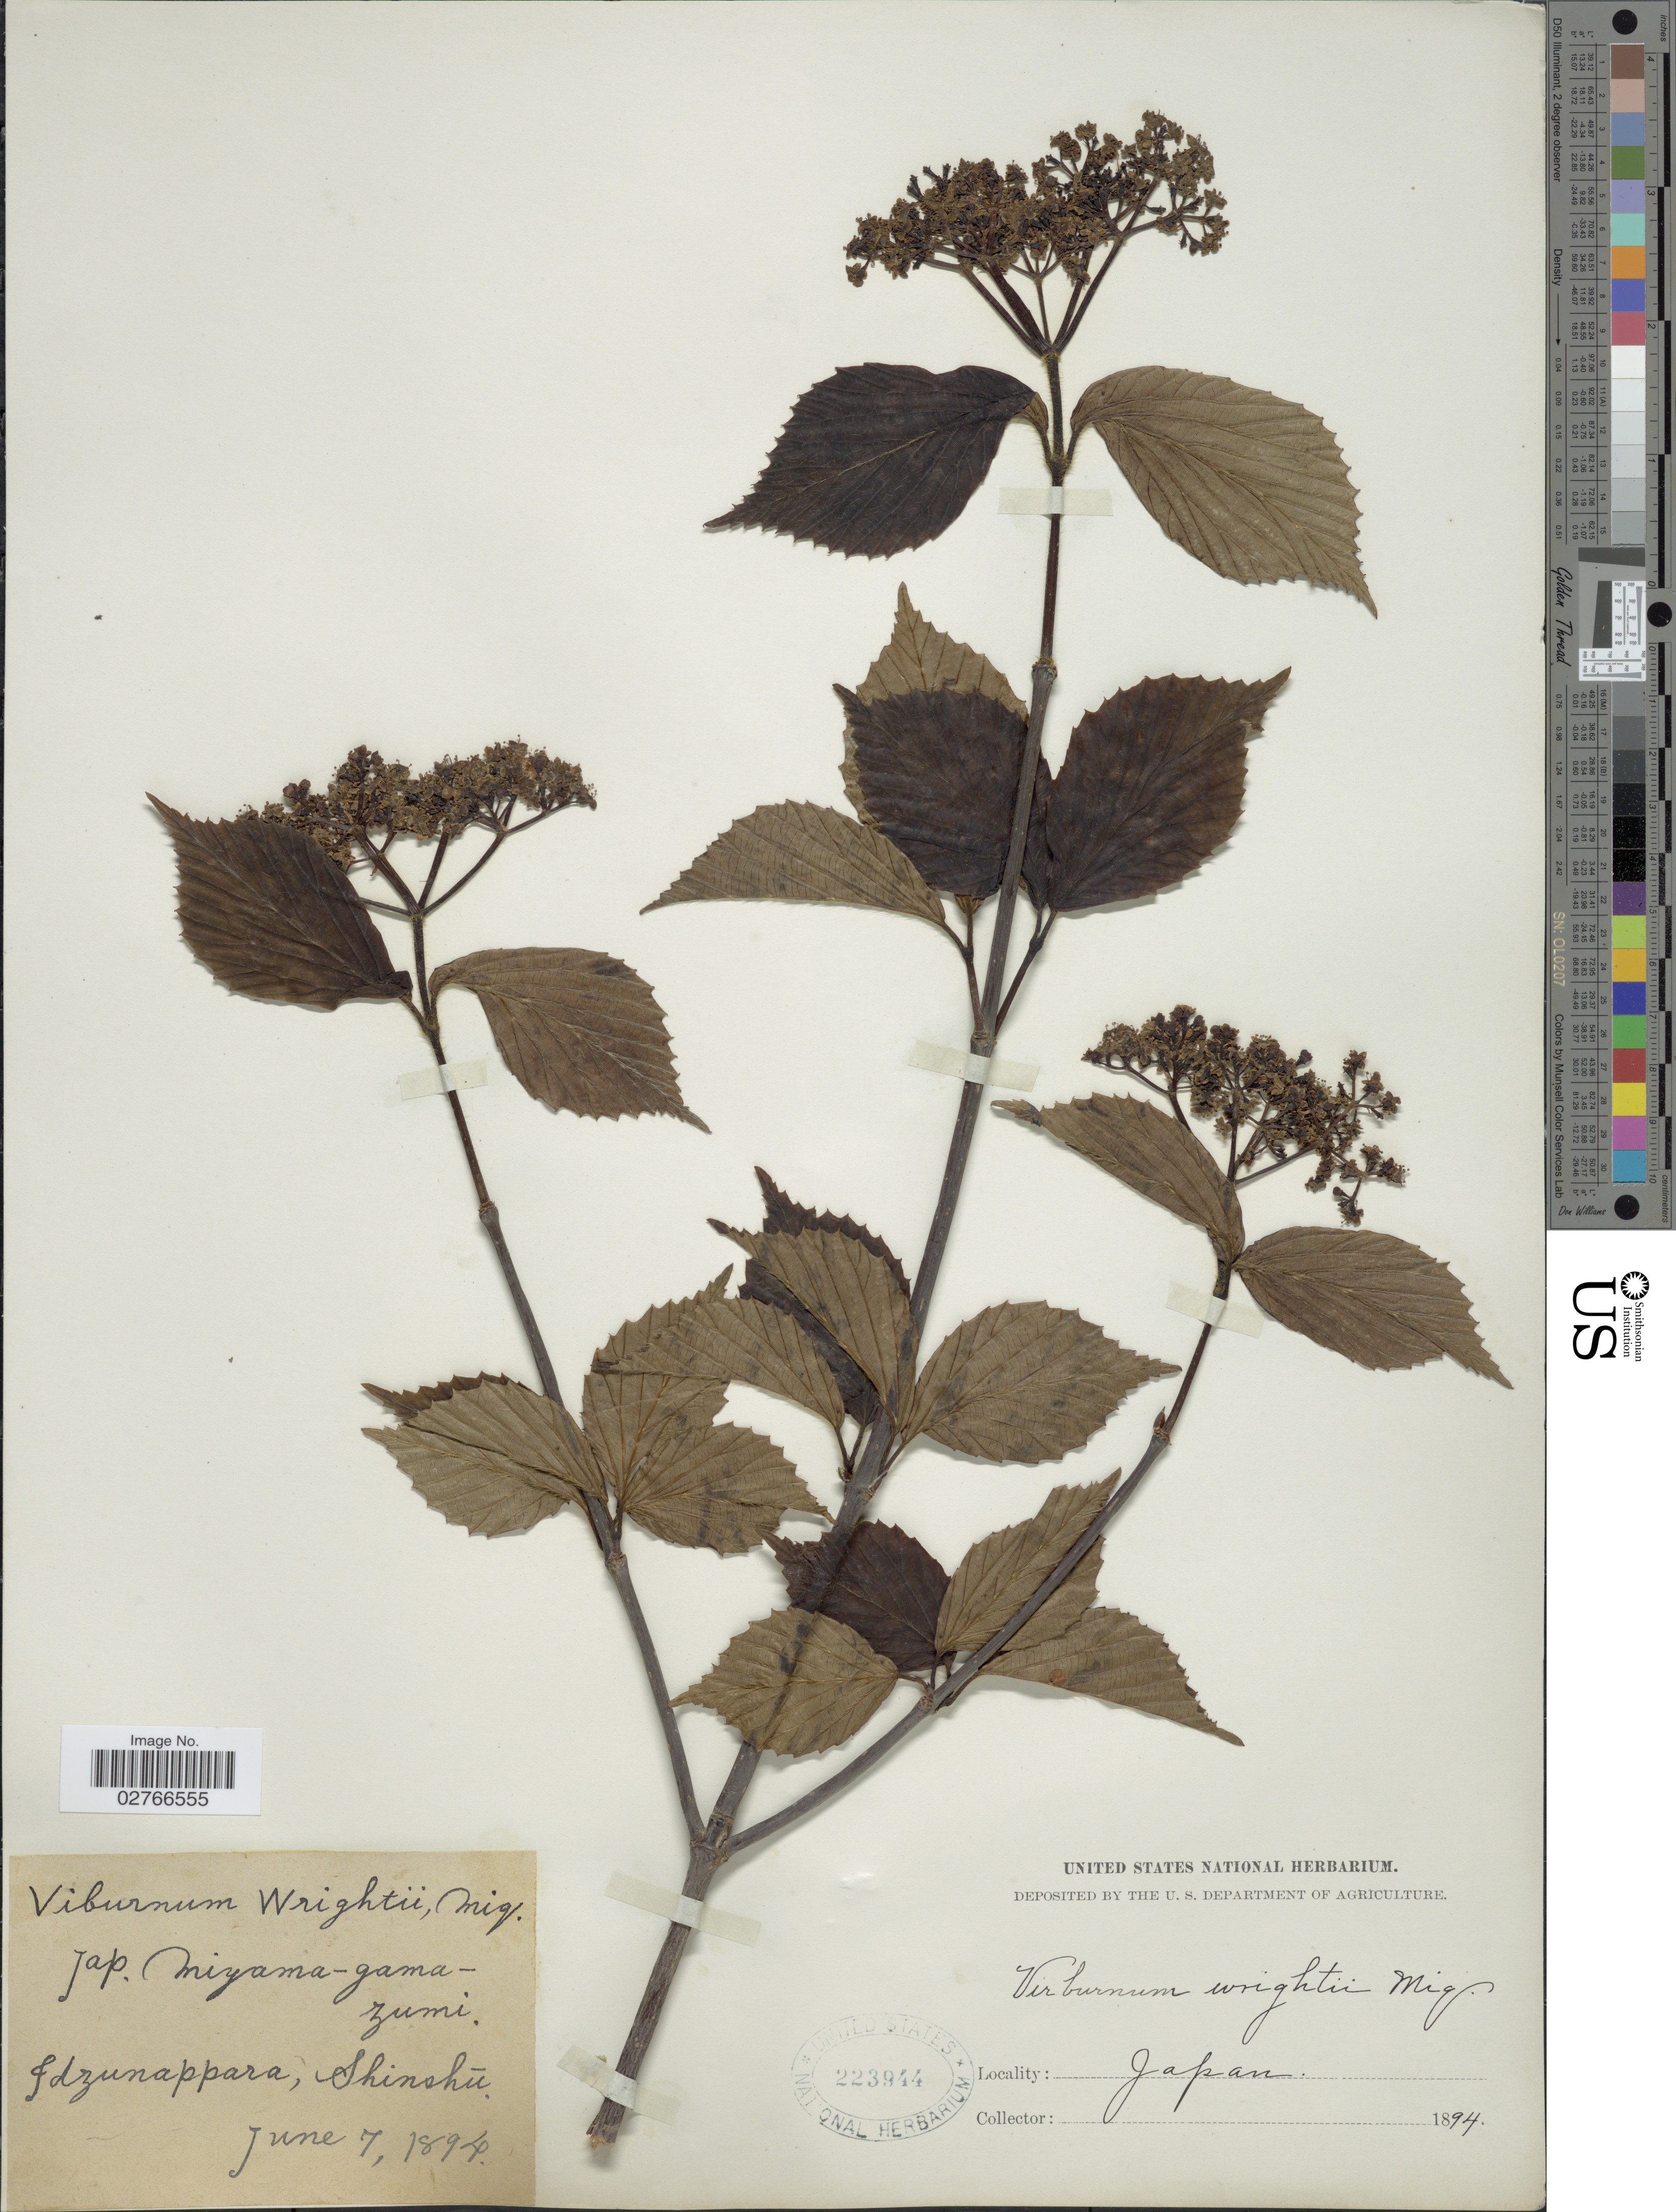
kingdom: Plantae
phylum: Tracheophyta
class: Magnoliopsida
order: Dipsacales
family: Viburnaceae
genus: Viburnum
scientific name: Viburnum wrightii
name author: Miq.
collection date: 1894-06-07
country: Japan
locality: Idzunappara, Shinshü.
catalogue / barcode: US 223944